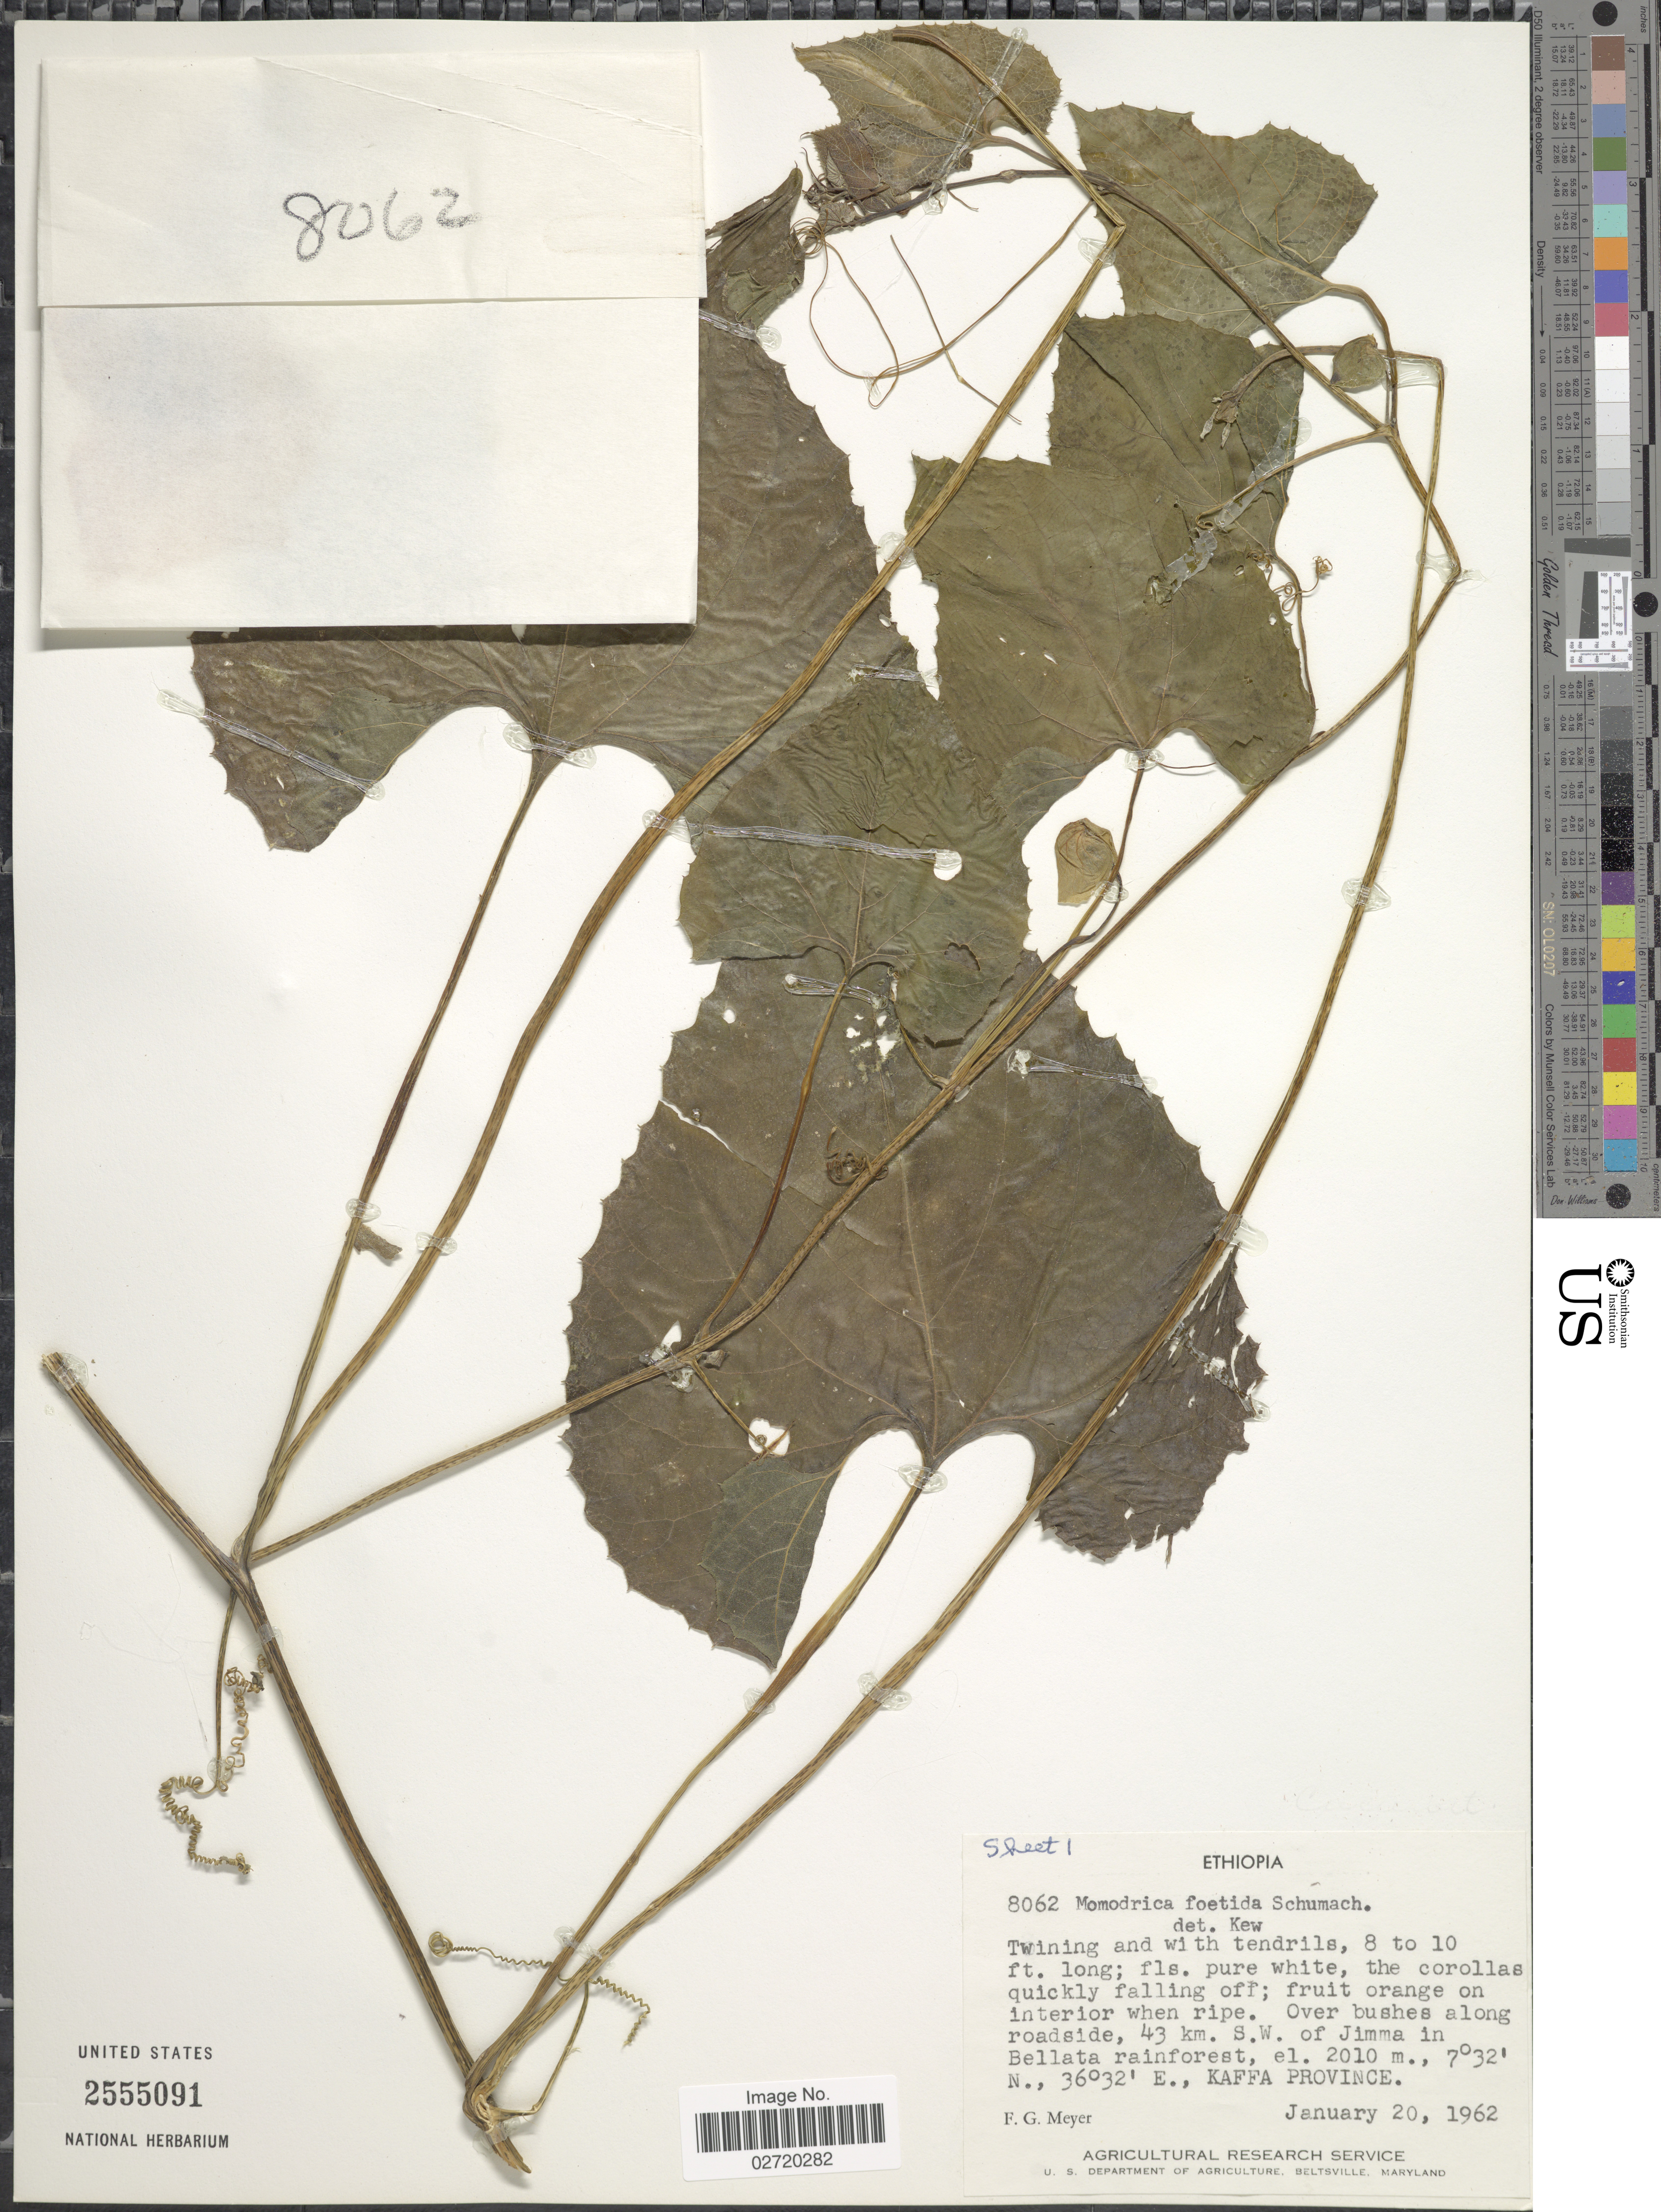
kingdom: Plantae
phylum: Tracheophyta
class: Magnoliopsida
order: Cucurbitales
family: Cucurbitaceae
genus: Momordica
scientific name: Momordica foetida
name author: Schumach.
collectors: F. G. Meyer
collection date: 1962-01-20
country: Ethiopia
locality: Ethiopia, over bushes along roadside, 43 km. S.W. of Jimma in Bellata rainforest, Kaffa Province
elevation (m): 2010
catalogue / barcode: US 2555091